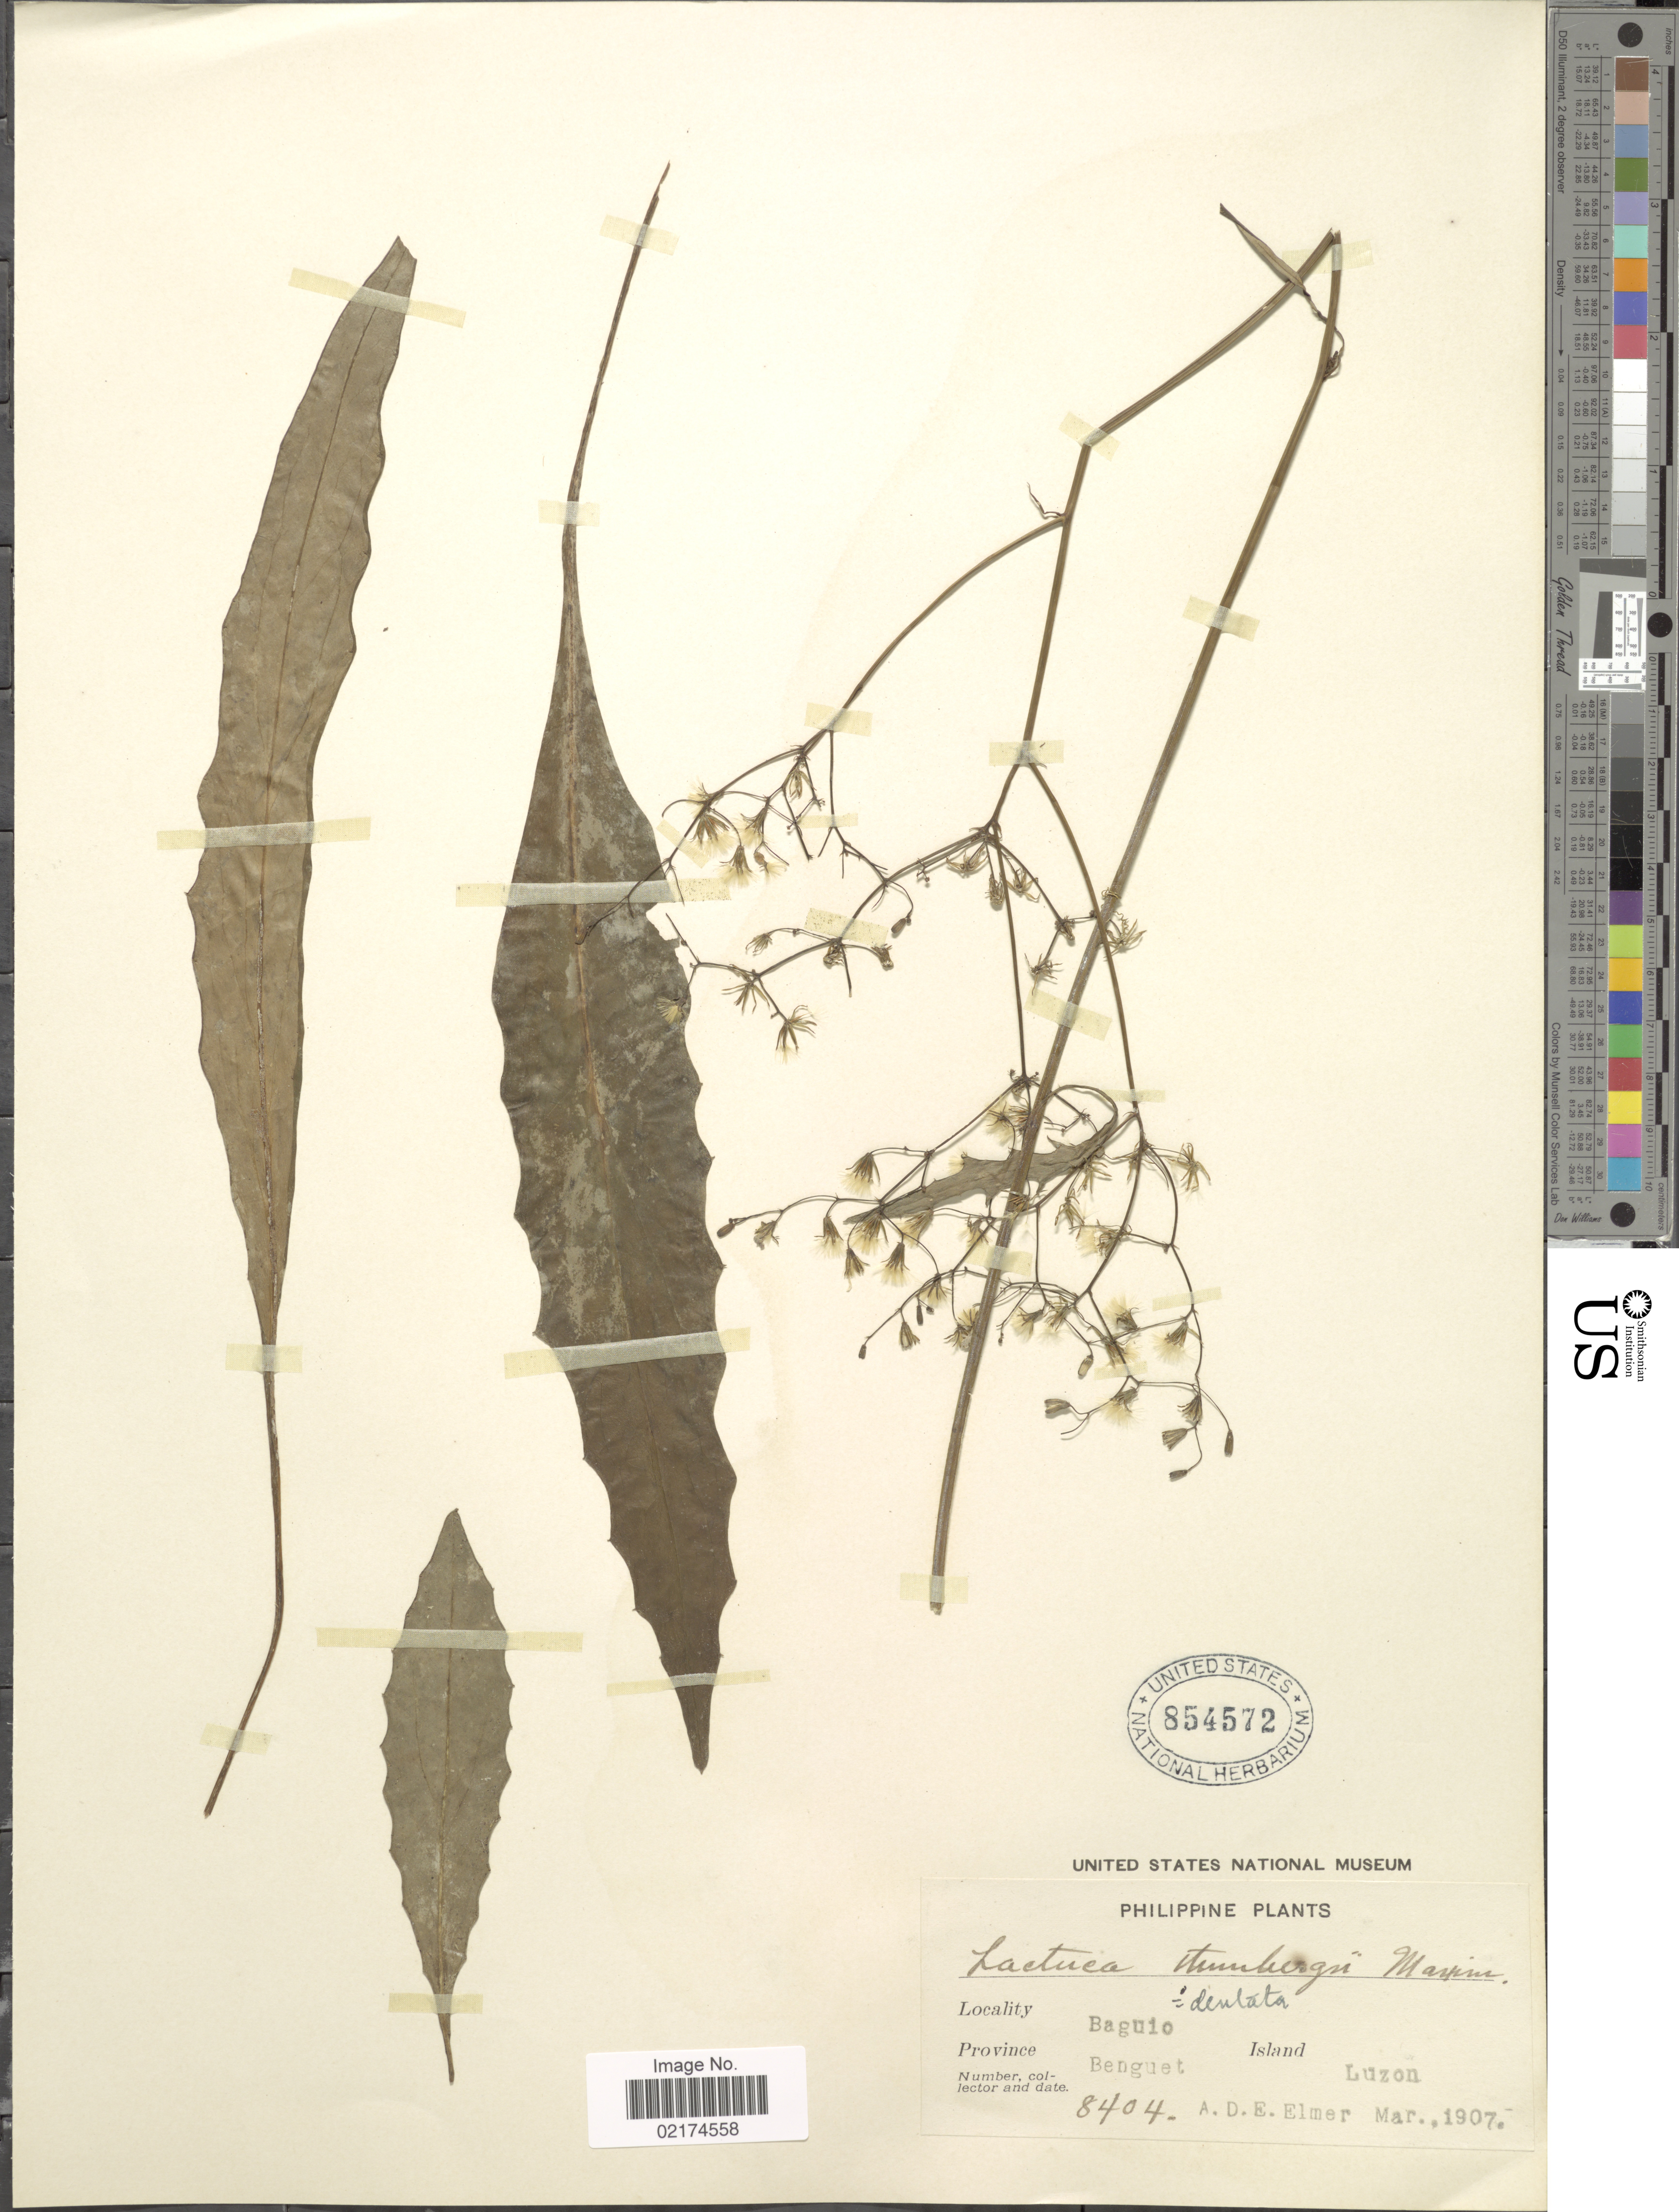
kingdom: Plantae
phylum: Tracheophyta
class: Magnoliopsida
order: Asterales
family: Asteraceae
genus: Ixeridium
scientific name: Ixeridium dentatum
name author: (Thunb.) Tzvelev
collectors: A. D. E. Elmer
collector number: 8404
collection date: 1907-03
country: Philippines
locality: Baguio, Province Benguet, Luzon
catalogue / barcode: US 854572